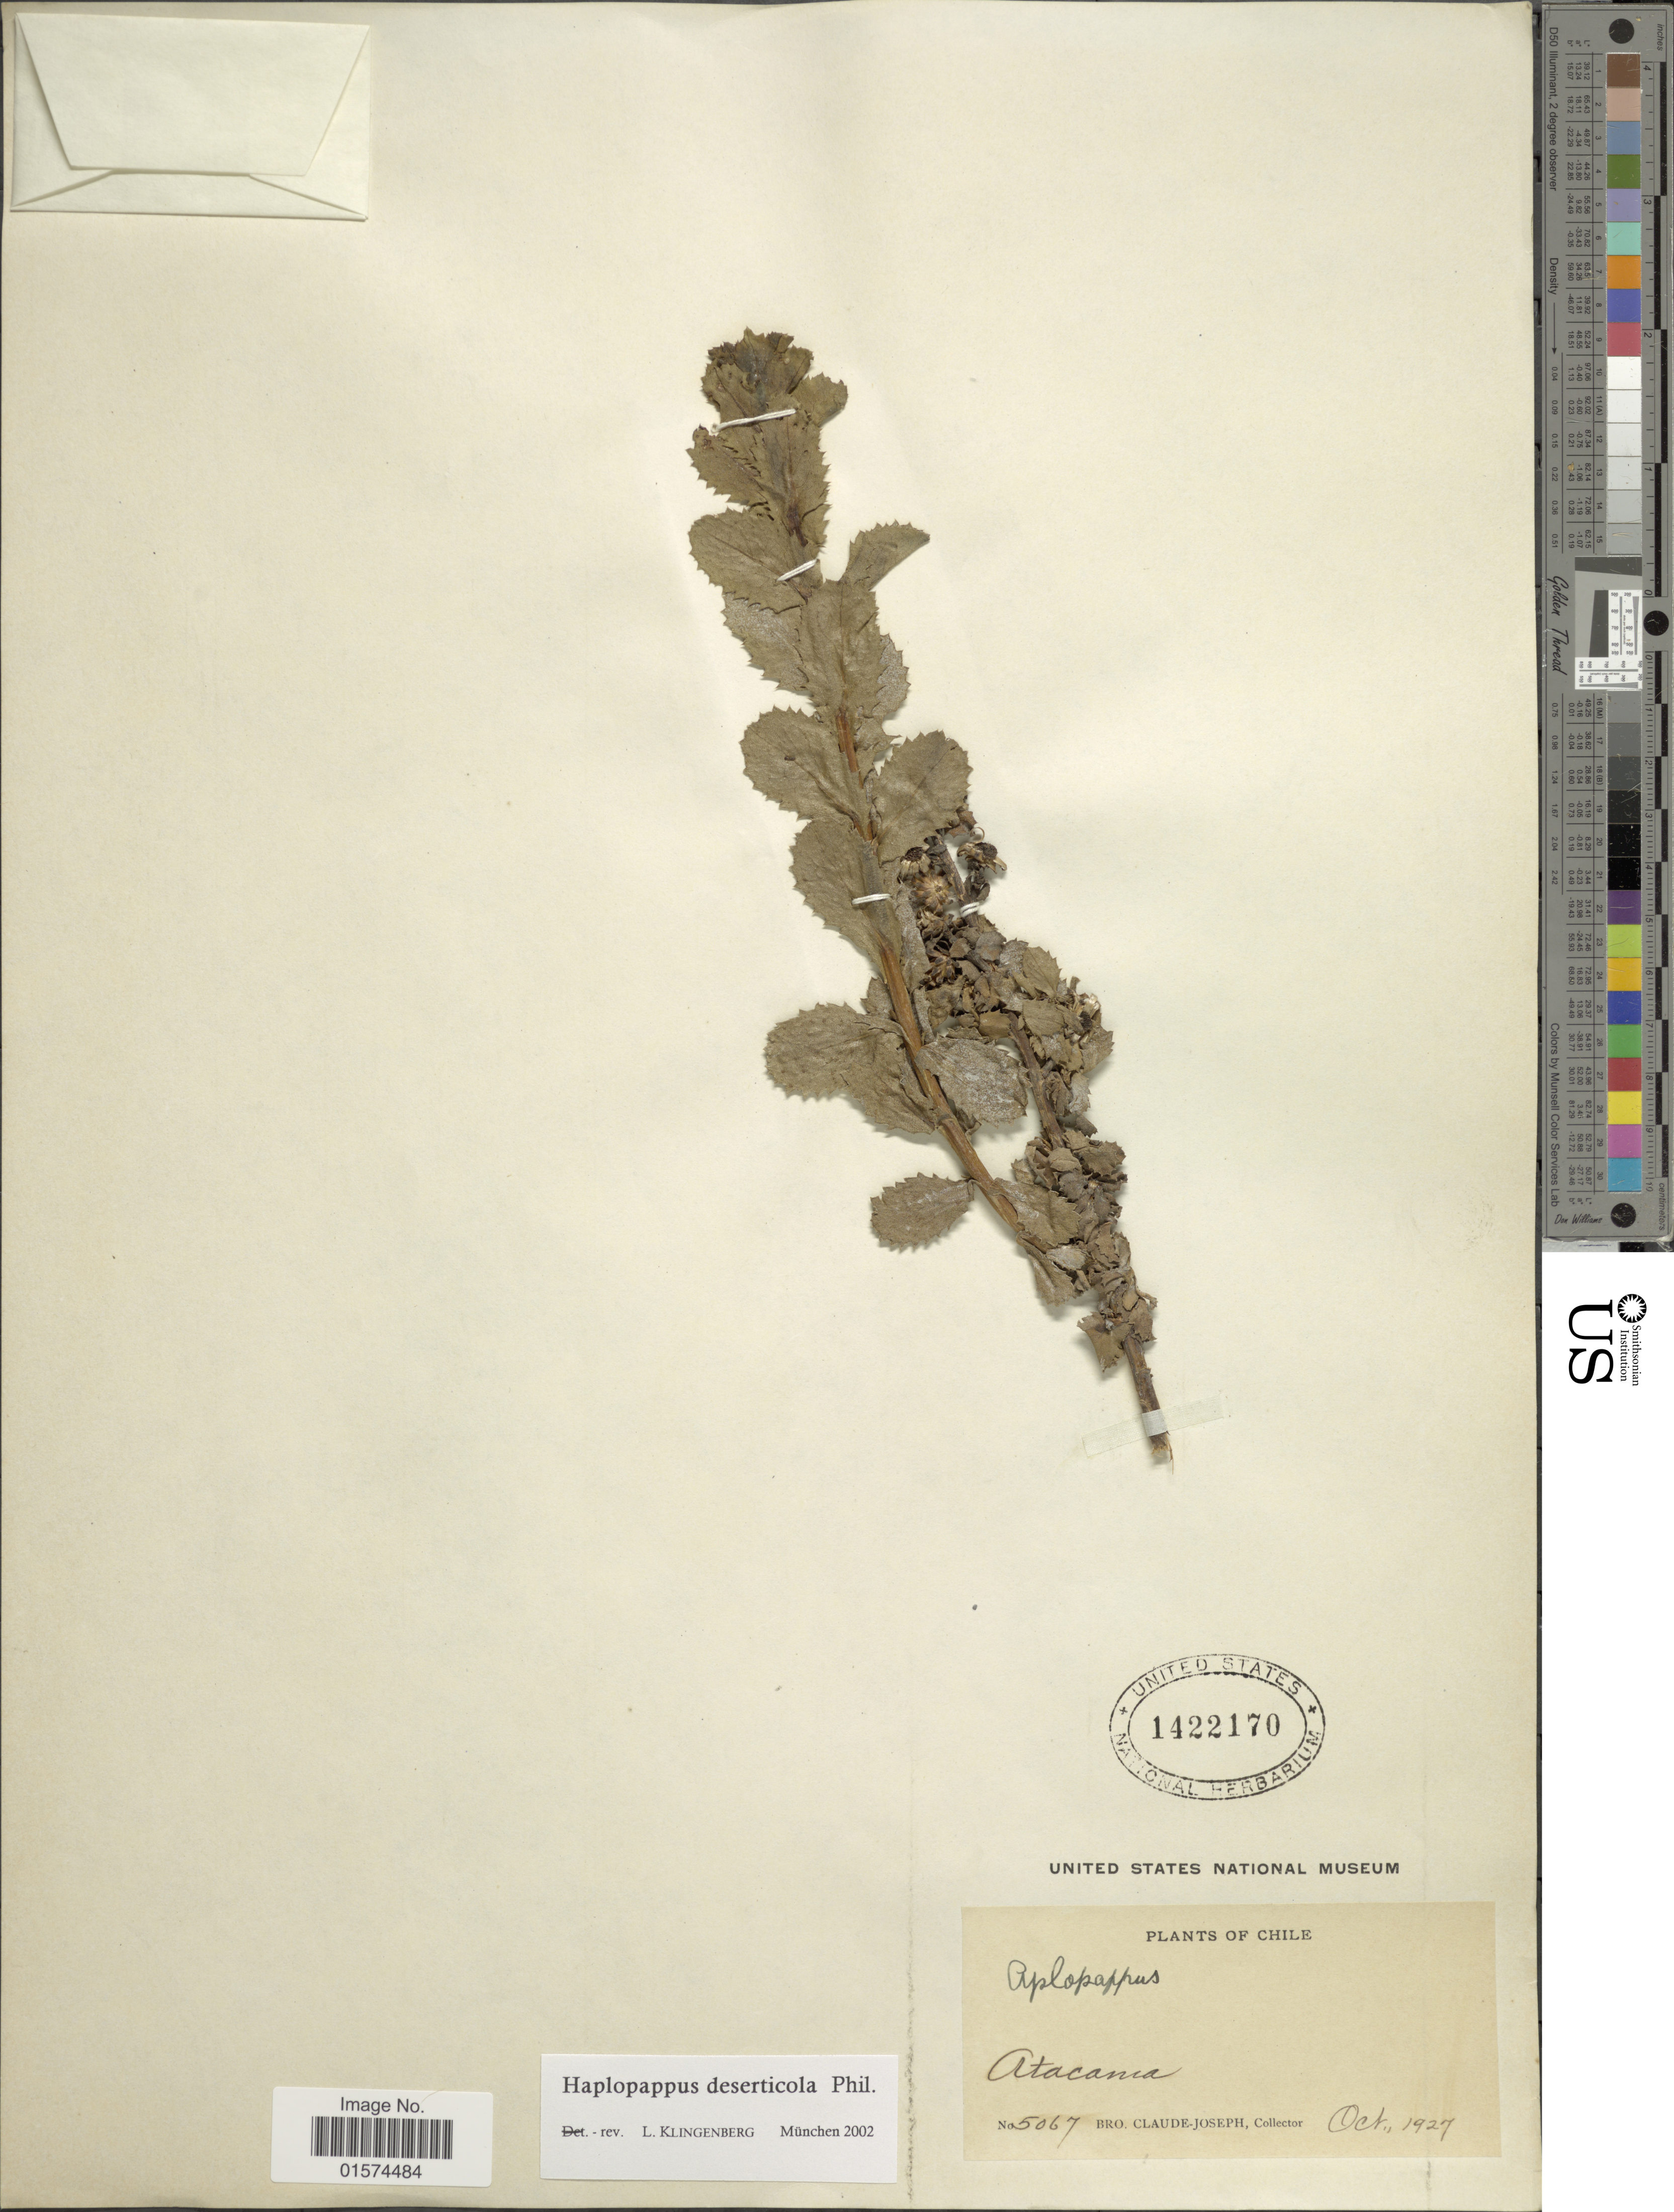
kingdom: Plantae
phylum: Tracheophyta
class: Magnoliopsida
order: Asterales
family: Asteraceae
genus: Haplopappus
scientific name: Haplopappus deserticolus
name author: Phil.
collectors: Bro. Claude-Joseph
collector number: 5067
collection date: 1927-10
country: Chile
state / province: Atacama (III)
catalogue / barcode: US 1422170